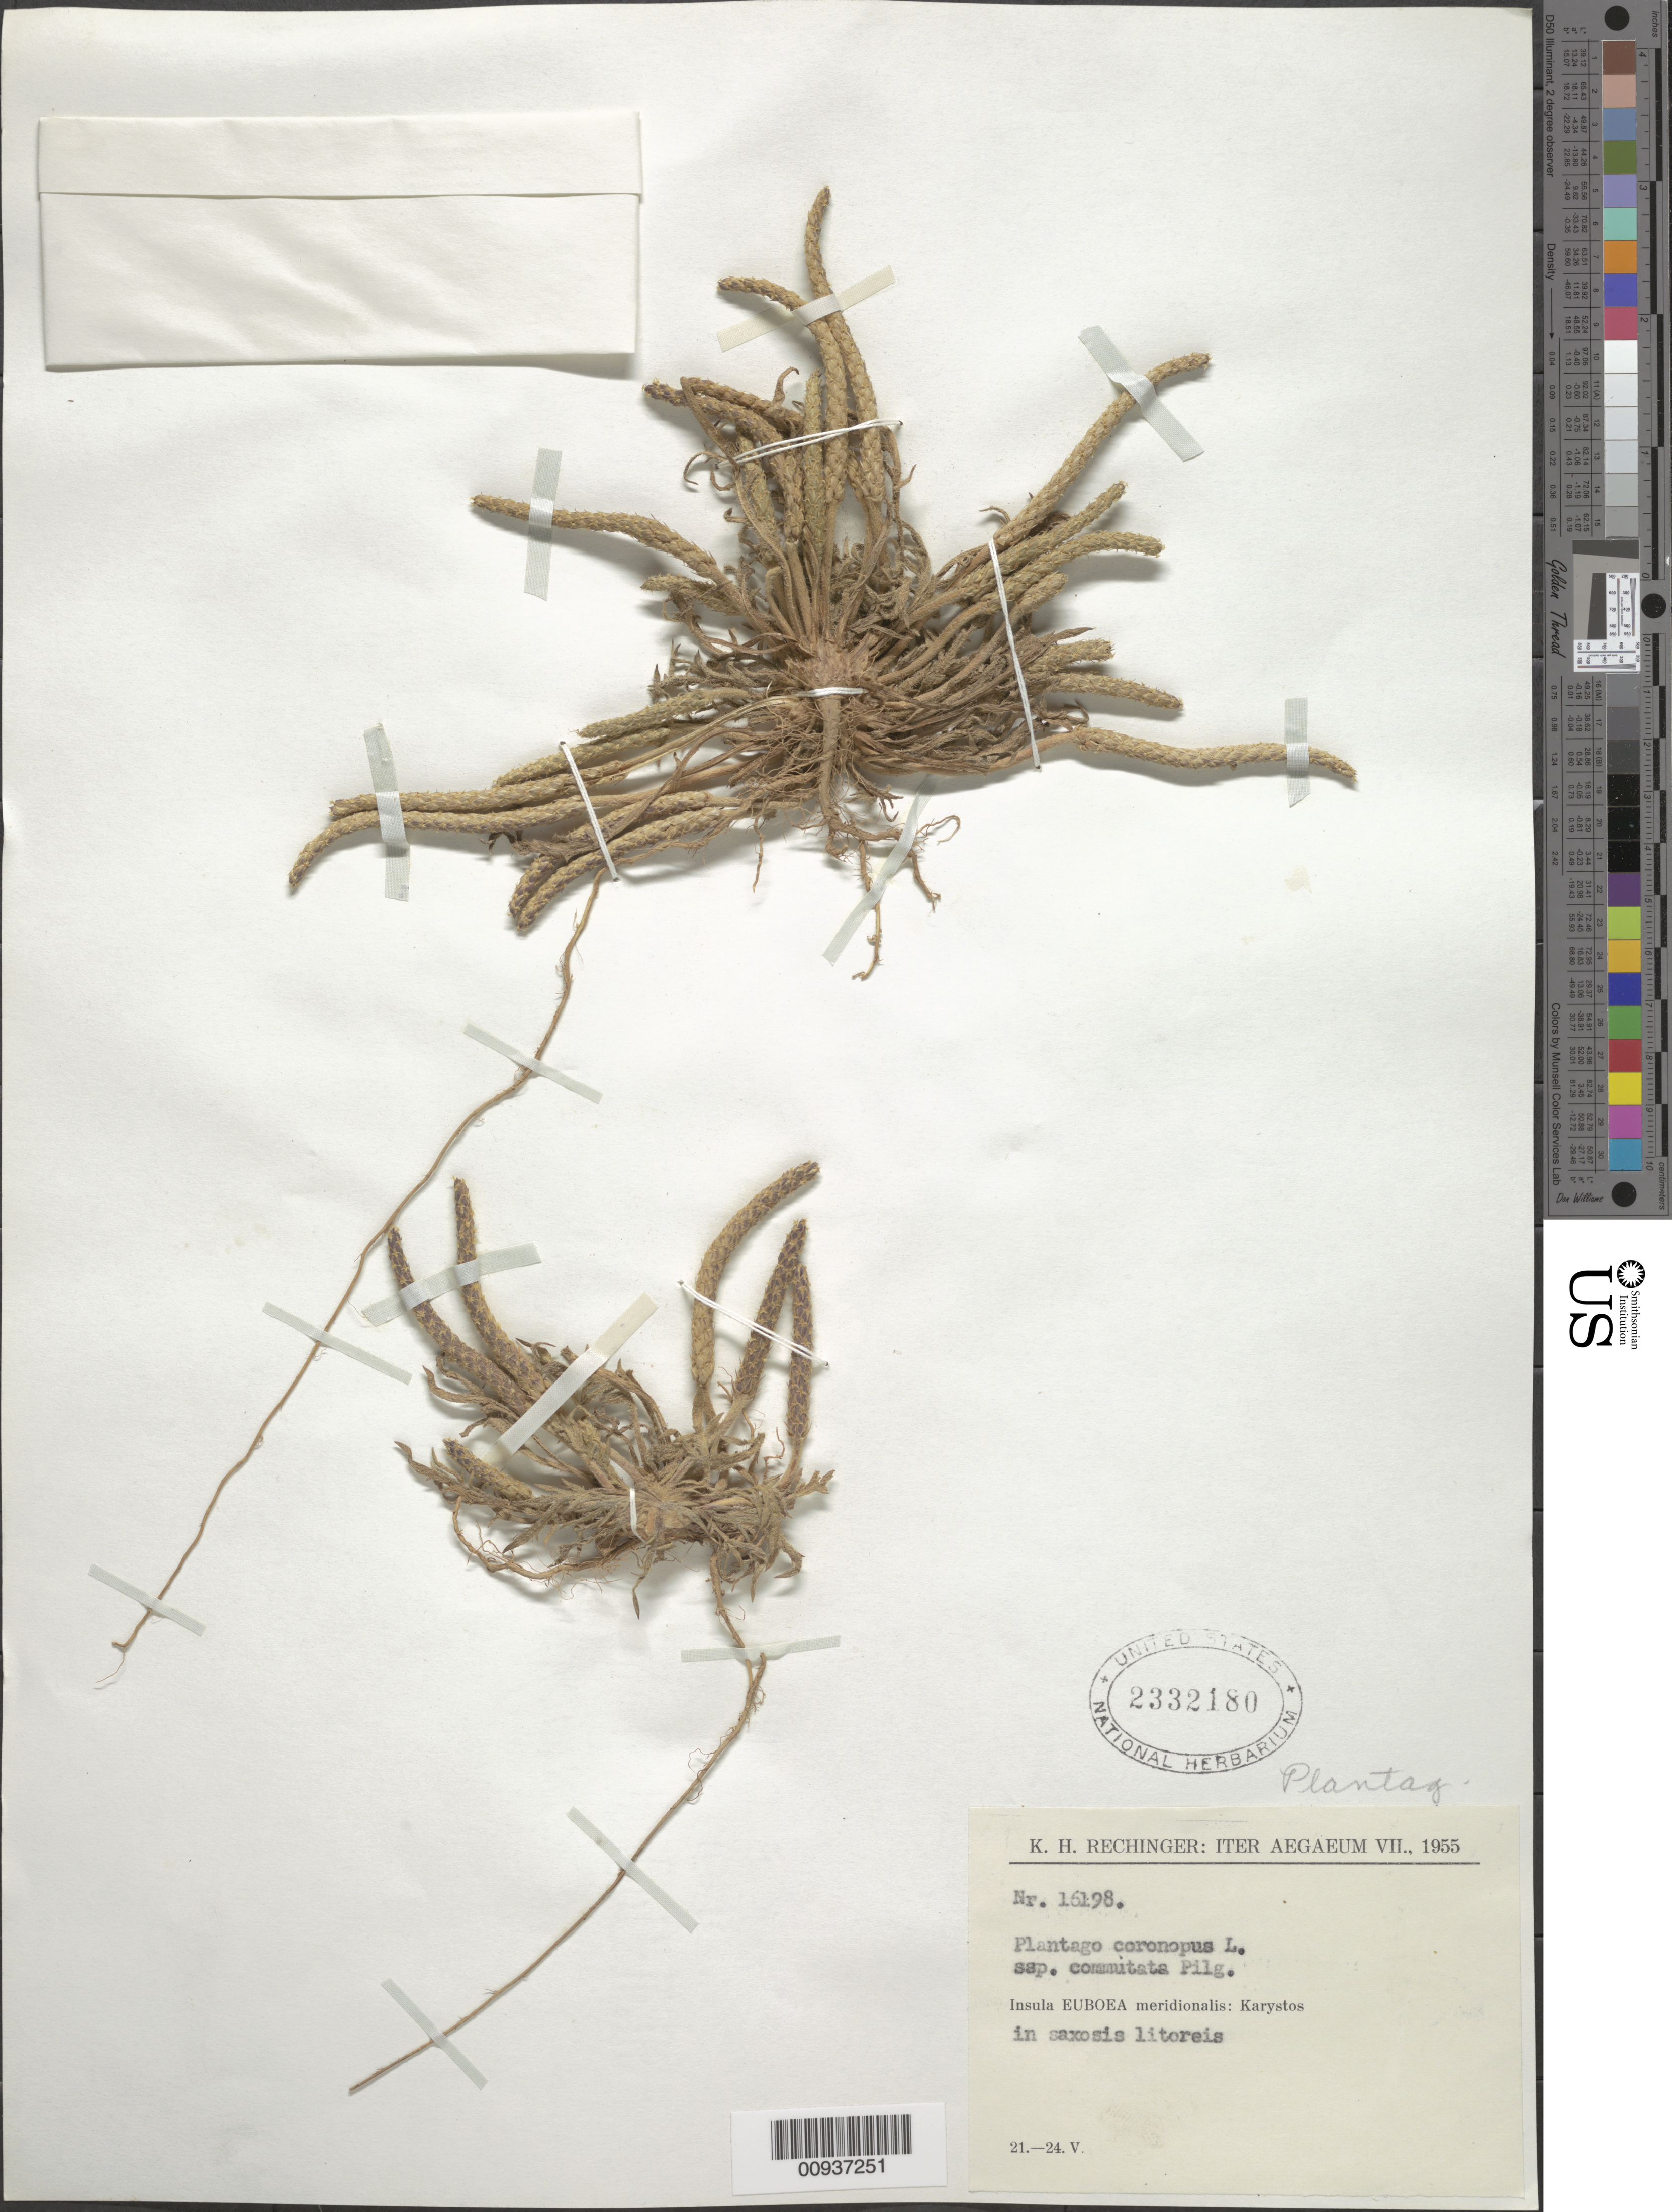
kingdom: Plantae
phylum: Tracheophyta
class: Magnoliopsida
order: Lamiales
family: Plantaginaceae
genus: Plantago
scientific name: Plantago coronopus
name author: L.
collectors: K. H. Rechinger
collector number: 16198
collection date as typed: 21 May 1955 to 24 May 1955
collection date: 1955-05-21/1955-05-24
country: Greece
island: Euboea I.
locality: Insula Euboea meridionalis: Karystos - in saxosis litoreis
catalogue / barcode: US 2332180